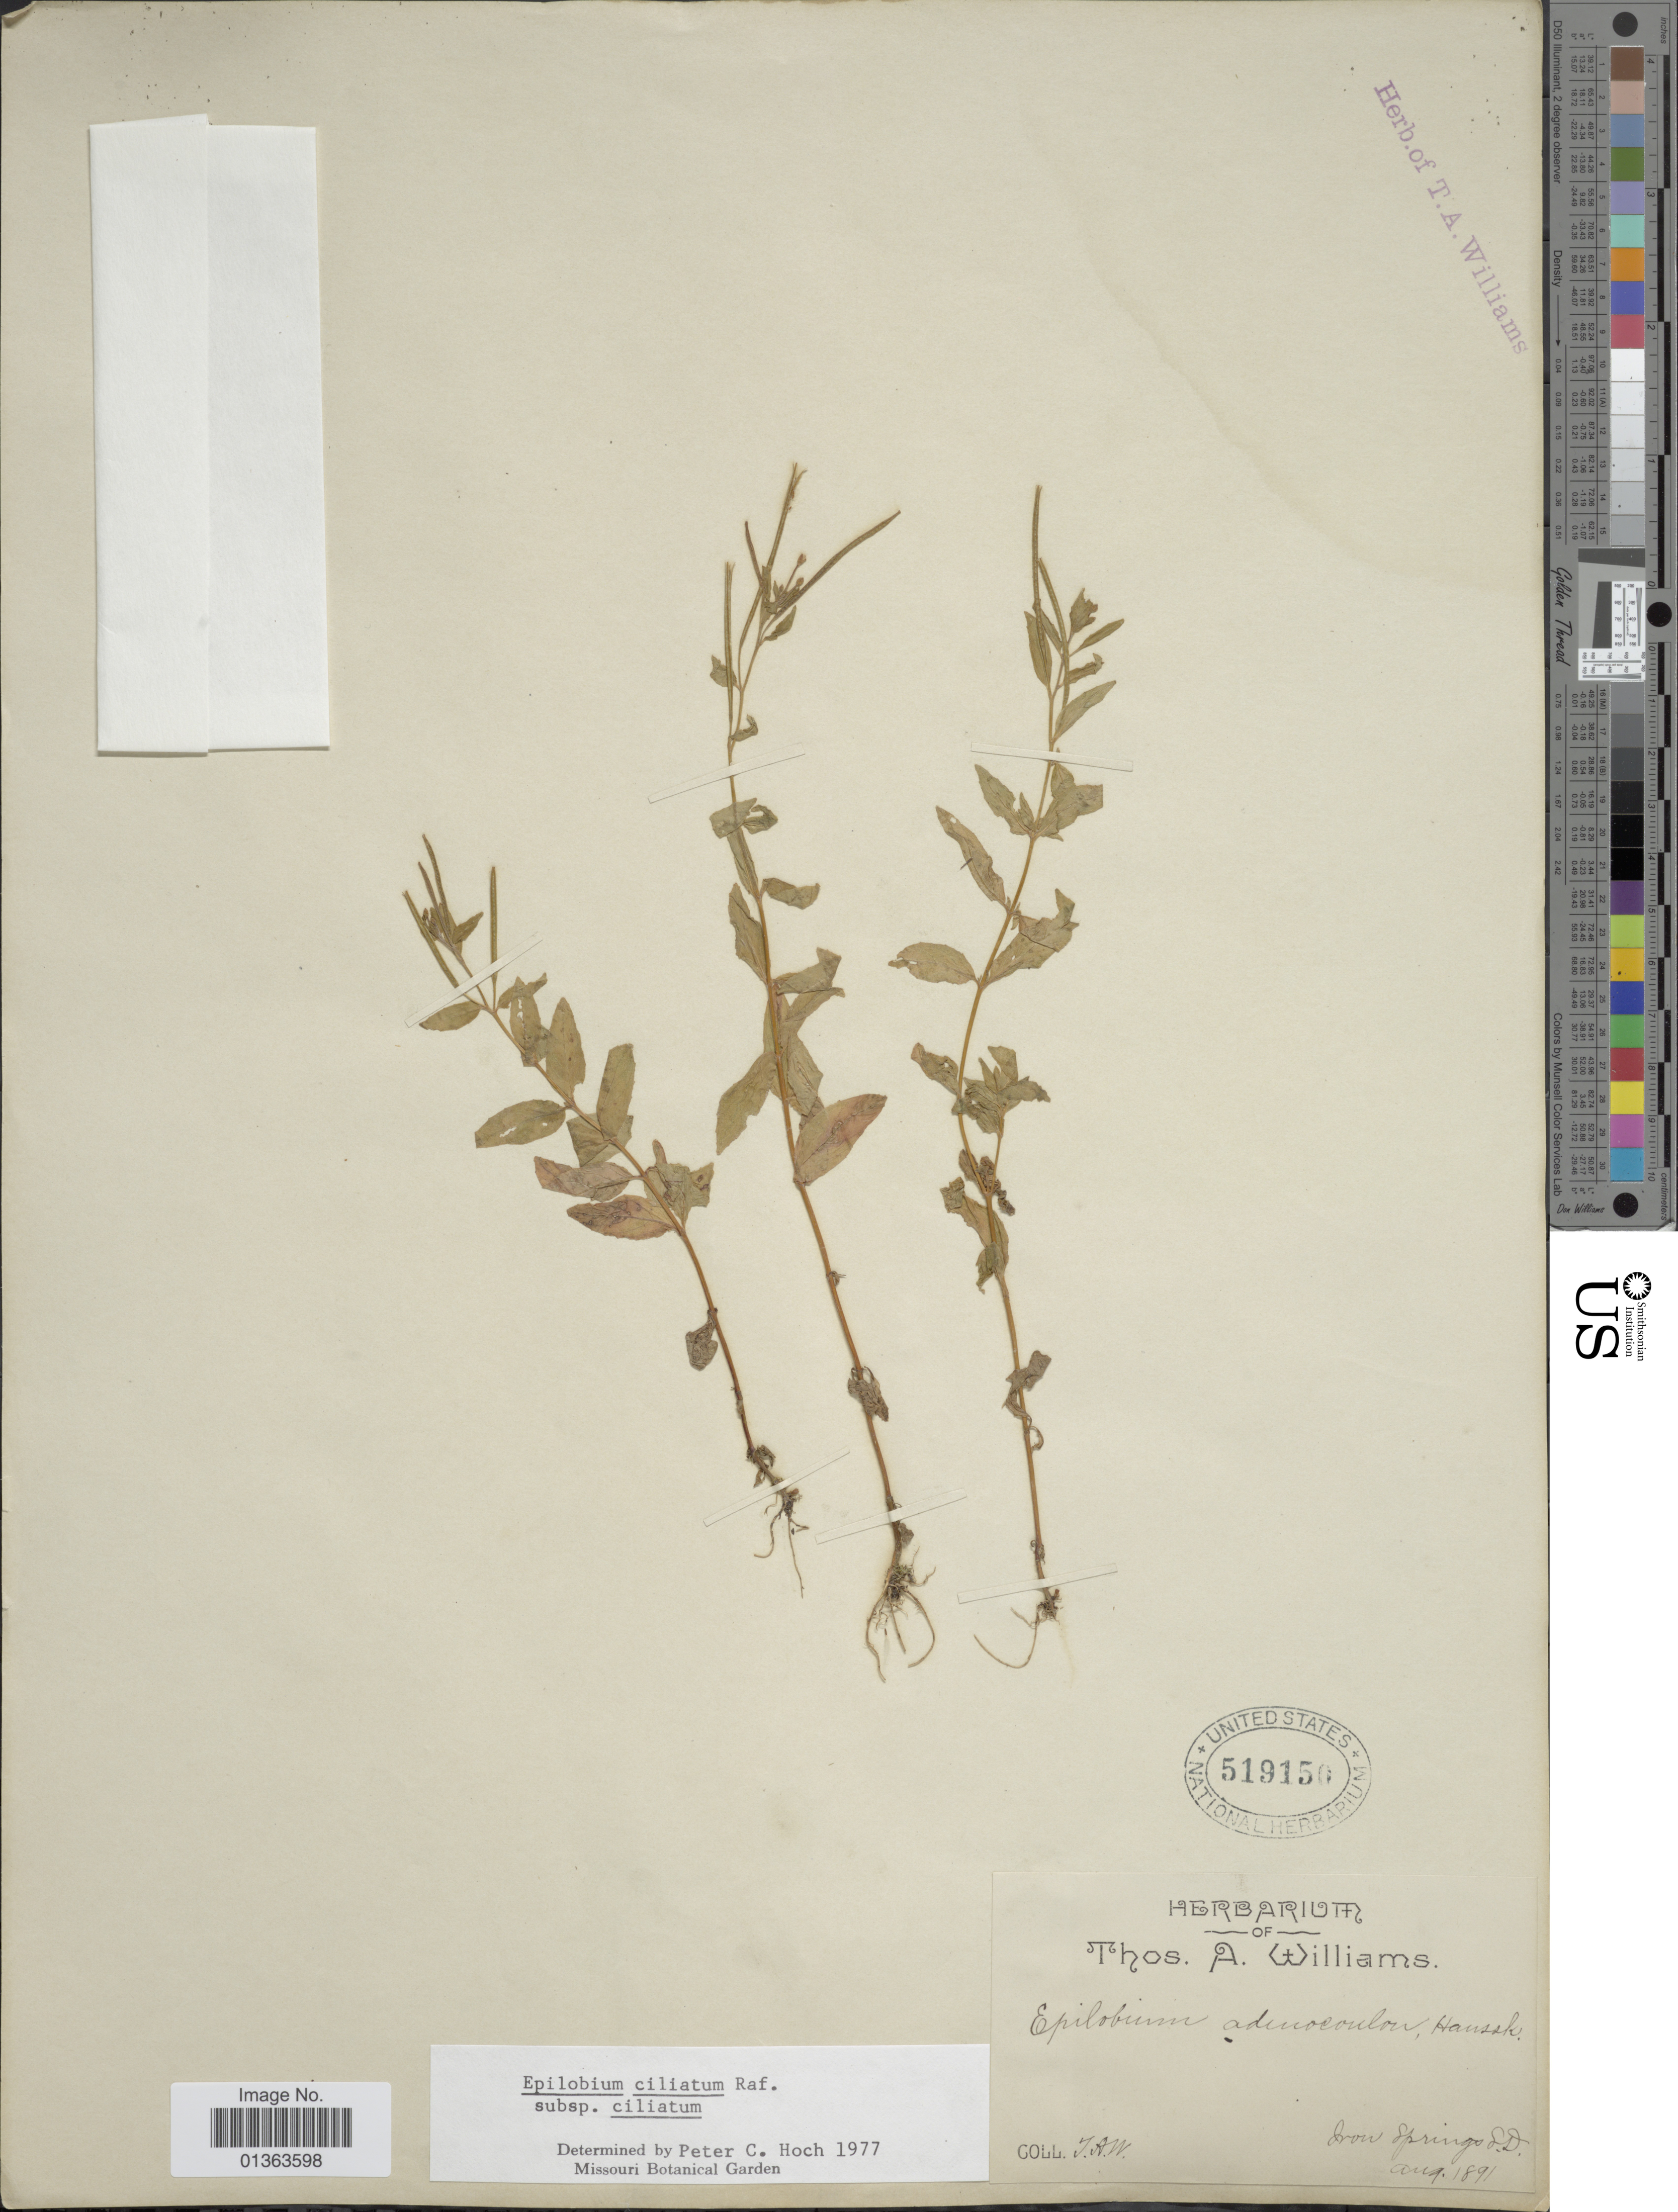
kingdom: Plantae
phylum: Tracheophyta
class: Magnoliopsida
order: Myrtales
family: Onagraceae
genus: Epilobium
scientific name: Epilobium ciliatum subsp. ciliatum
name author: Raf.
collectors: T. A. Williams (herbarium)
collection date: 1891-08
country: United States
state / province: South Dakota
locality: Iron Springs.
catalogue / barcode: US 519150